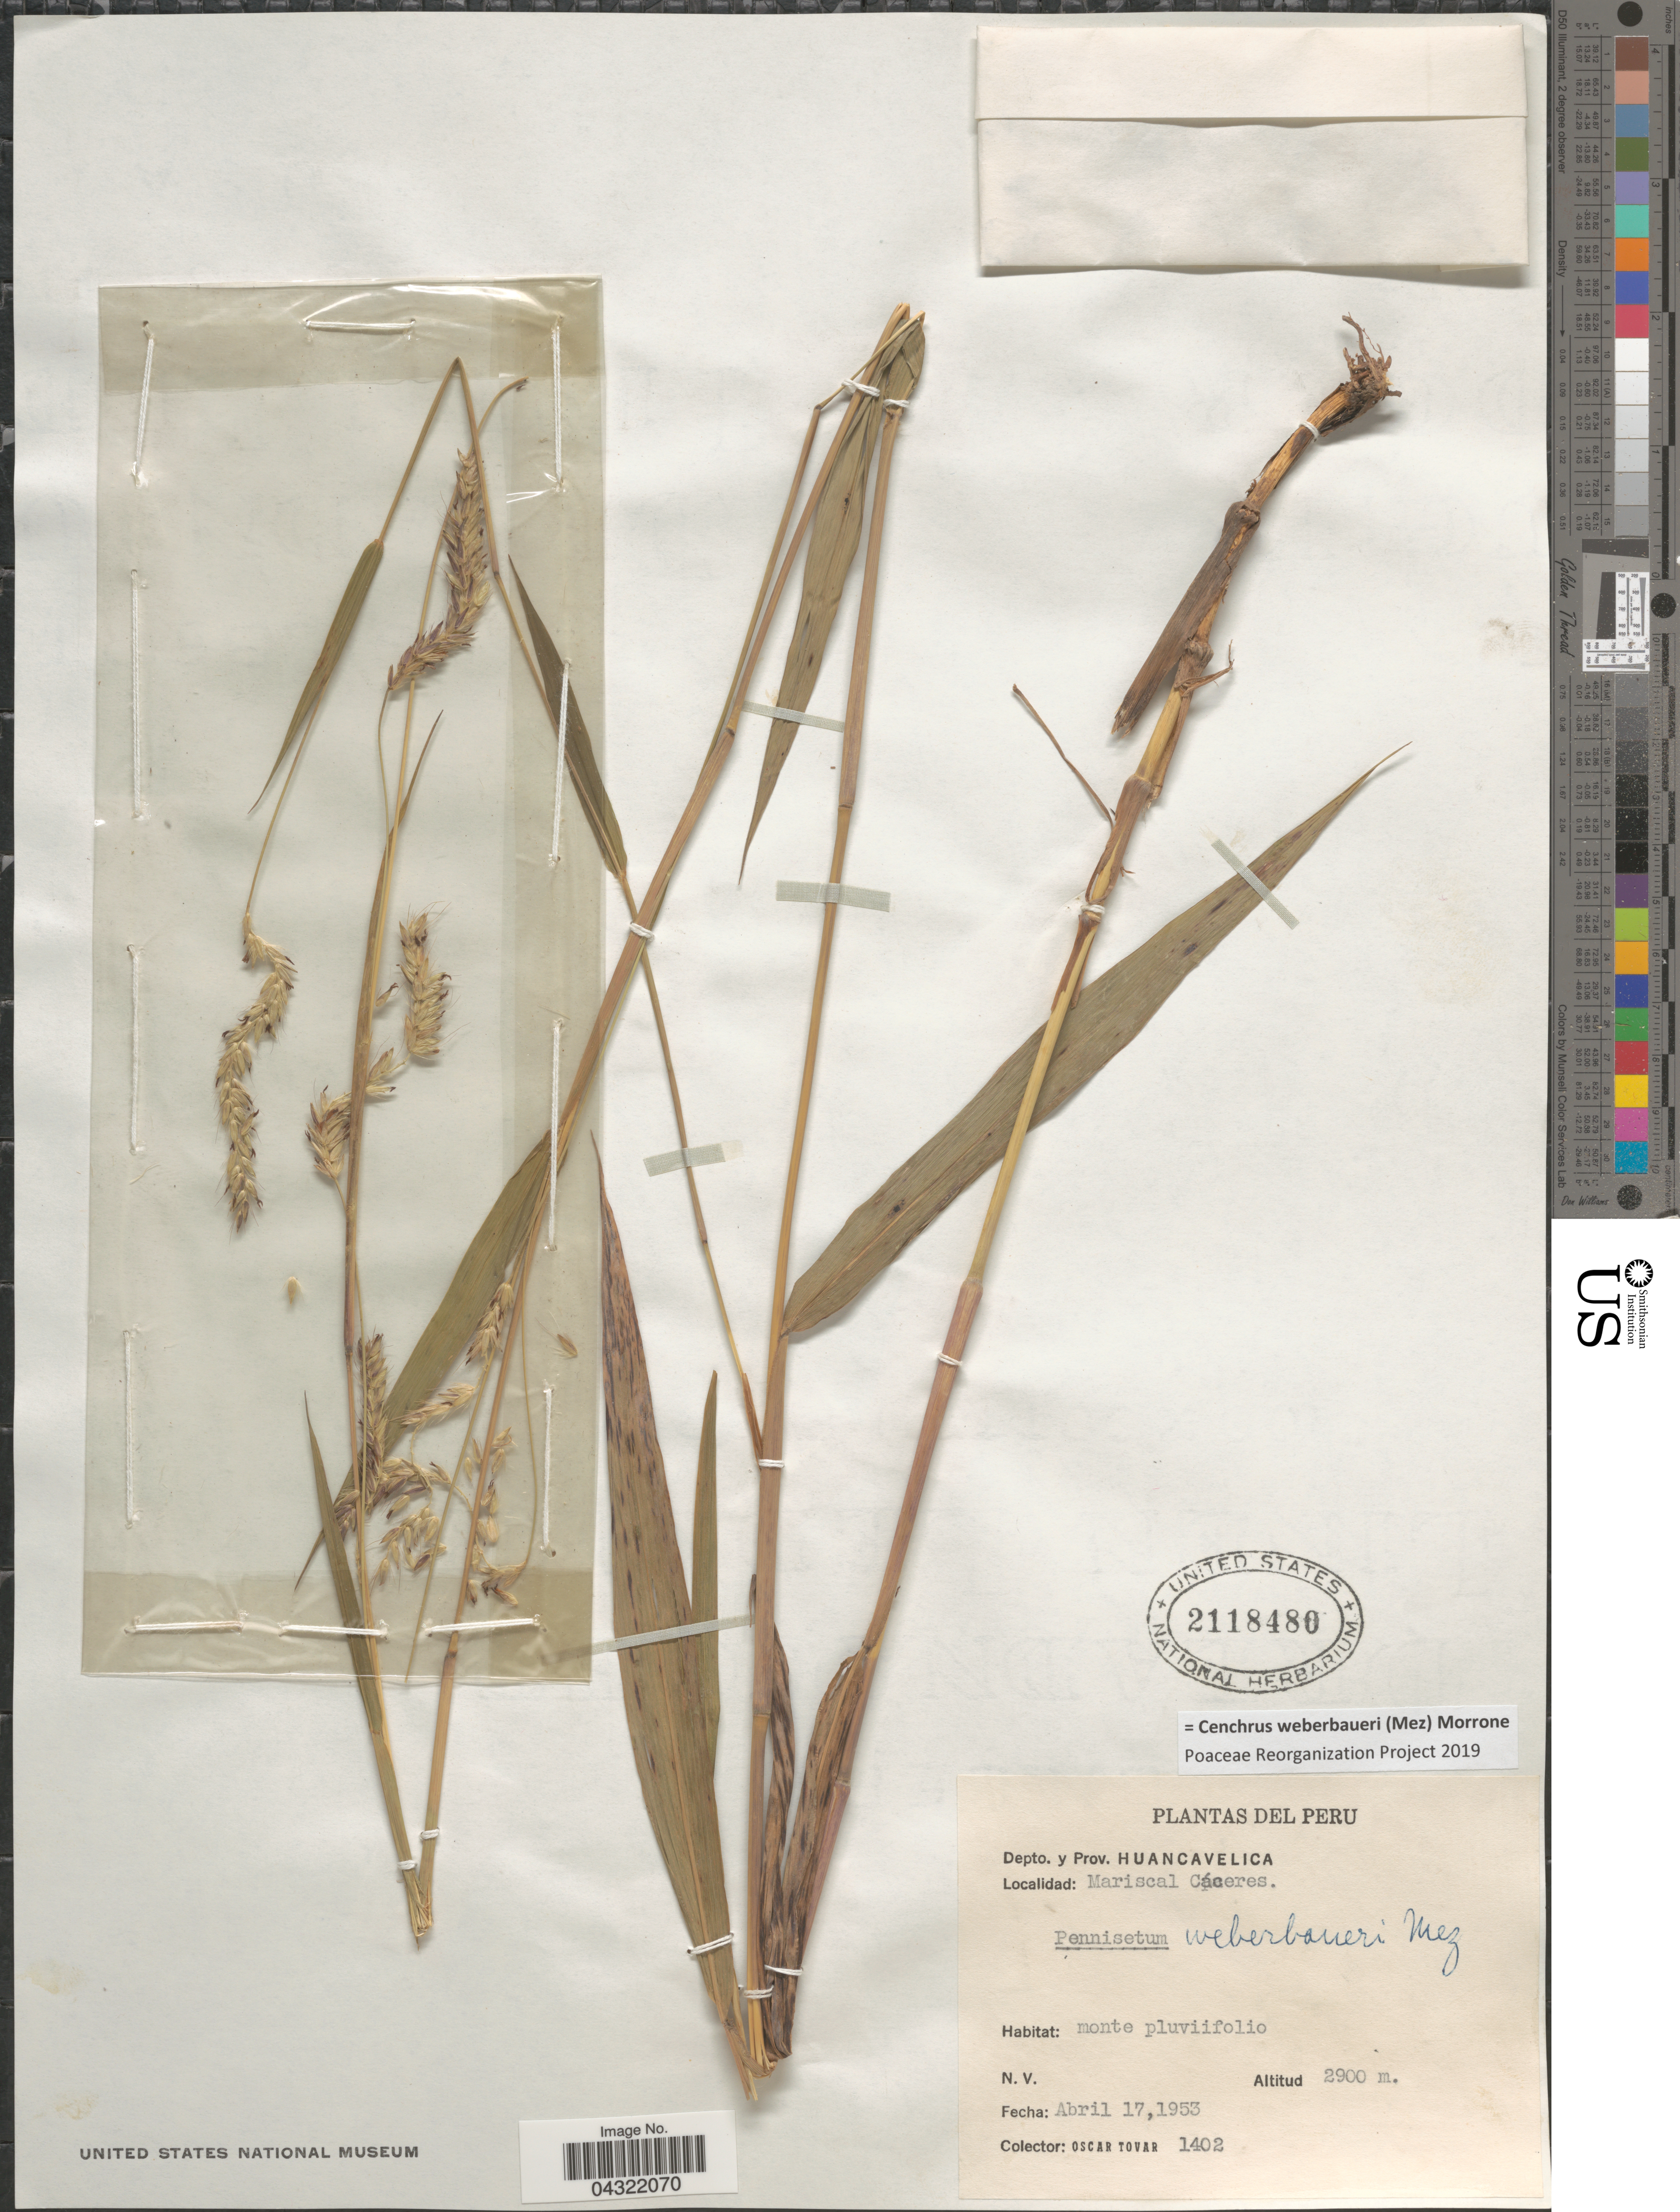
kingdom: Plantae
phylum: Tracheophyta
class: Liliopsida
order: Poales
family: Poaceae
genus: Cenchrus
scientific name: Cenchrus weberbaueri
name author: (Mez) Morrone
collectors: Ó. Tovar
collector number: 1402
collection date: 1953-04-17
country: Peru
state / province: Huancavelica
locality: Depto. y Prov. Huancavelica. Mariscal Cáceres.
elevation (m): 2900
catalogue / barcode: US 2118480